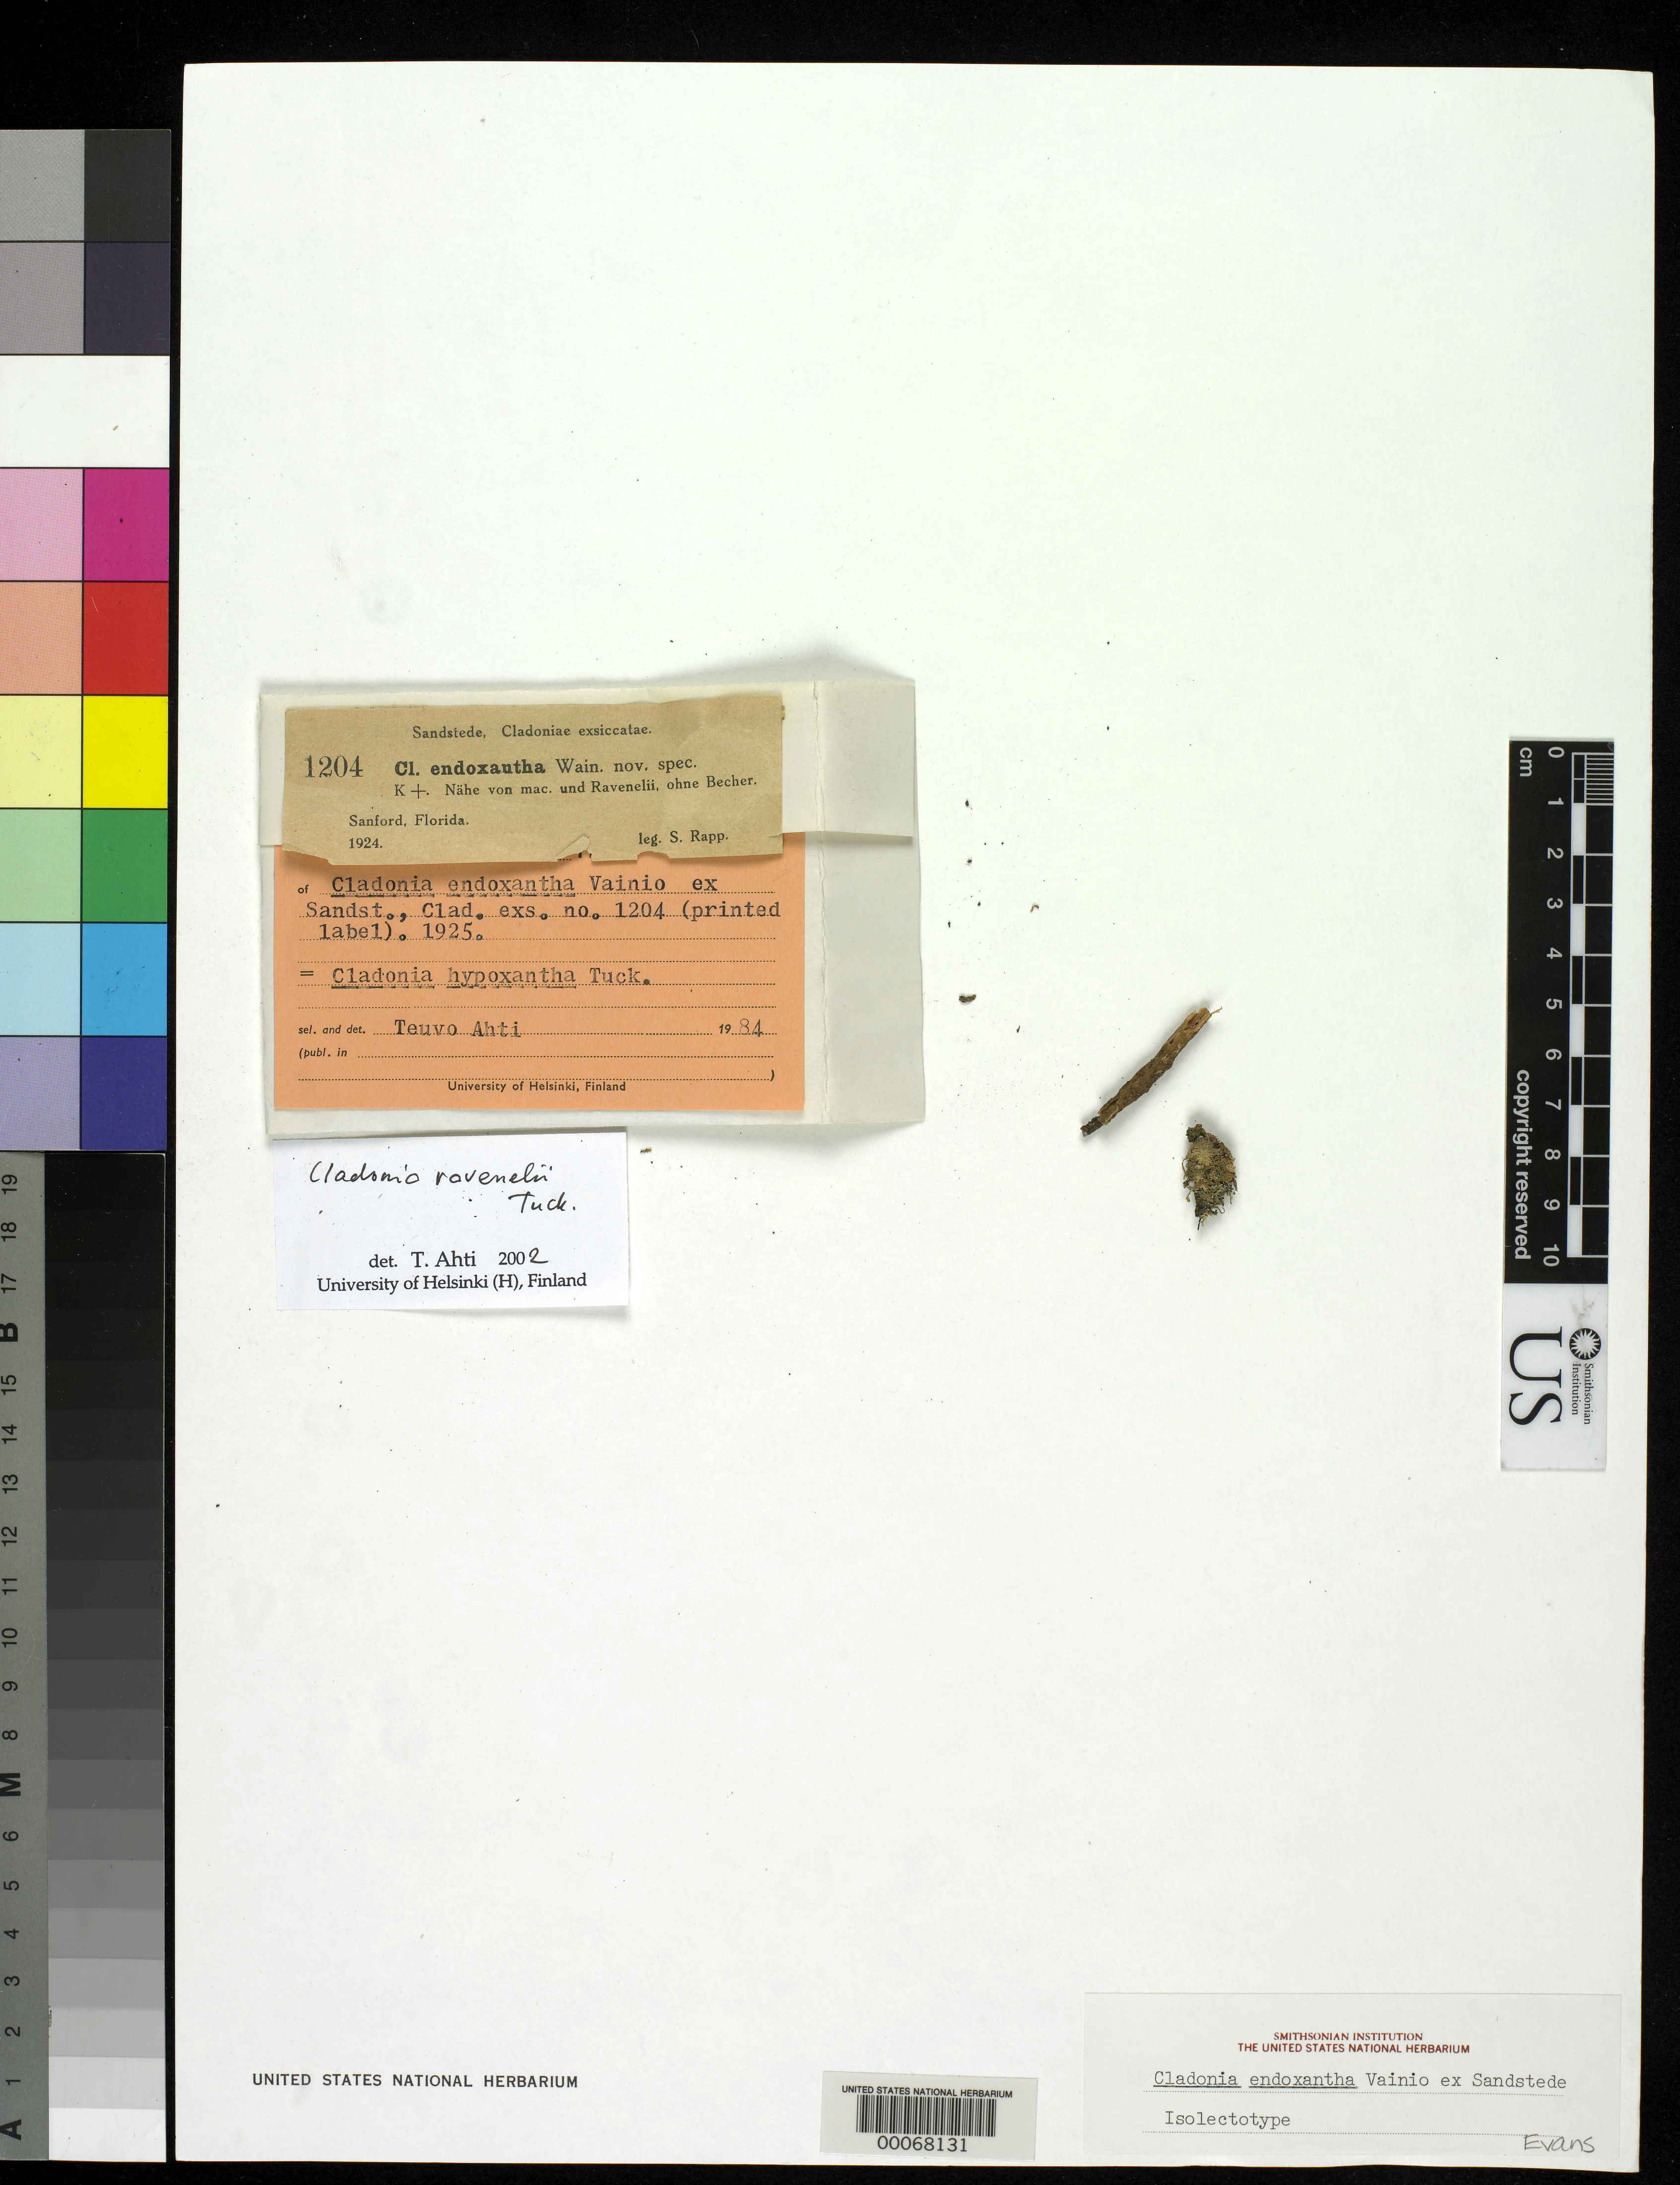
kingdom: Fungi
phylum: Ascomycota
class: Lecanoromycetes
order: Lecanorales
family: Cladoniaceae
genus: Cladonia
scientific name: Cladonia endoxantha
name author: Vain. ex Sandst.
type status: Isolectotype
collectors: S. Rapp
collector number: Sandst., Clad. Exs. 1204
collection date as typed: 1924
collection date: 1924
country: United States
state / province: Florida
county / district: Seminole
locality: Sanford.